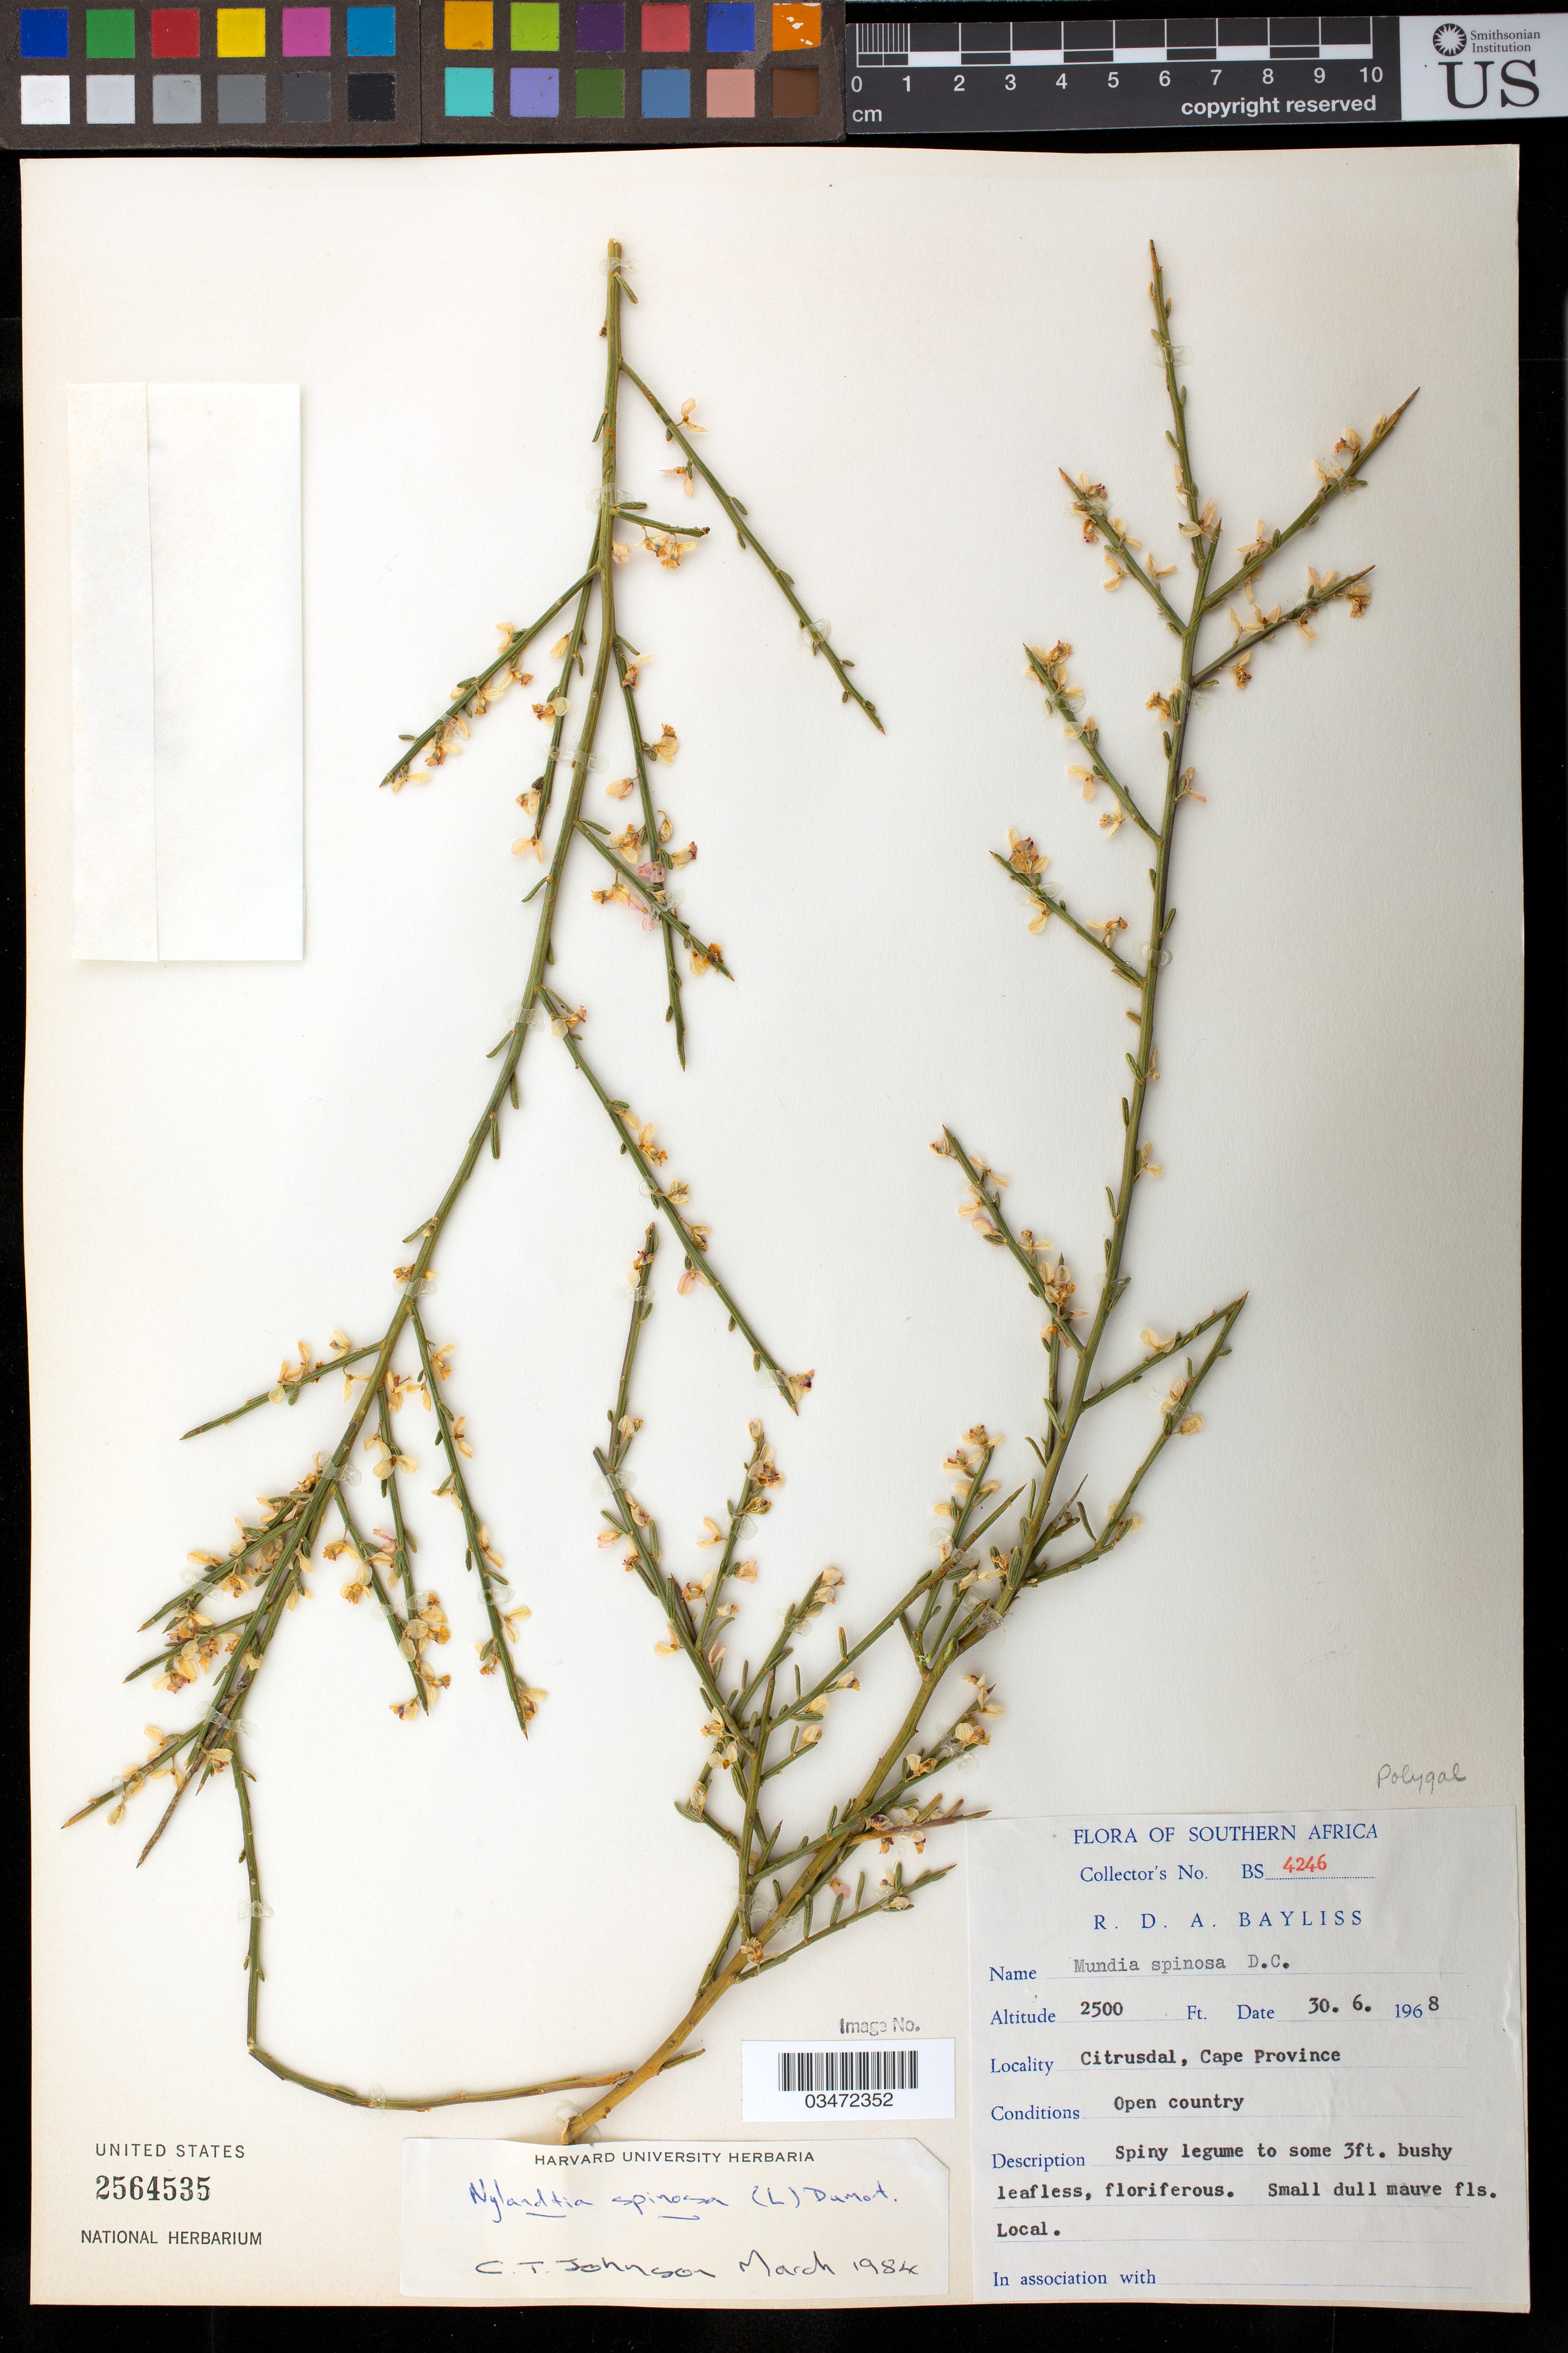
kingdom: Plantae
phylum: Tracheophyta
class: Magnoliopsida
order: Fabales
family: Polygalaceae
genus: Muraltia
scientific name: Muraltia spinosa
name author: (L.) F. Forest & J.C. Manning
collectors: R. D. Bayliss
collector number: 4246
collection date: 1968-06-30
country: South Africa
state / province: Western Cape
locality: Citrusdal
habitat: Open country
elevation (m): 762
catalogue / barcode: US 2564535